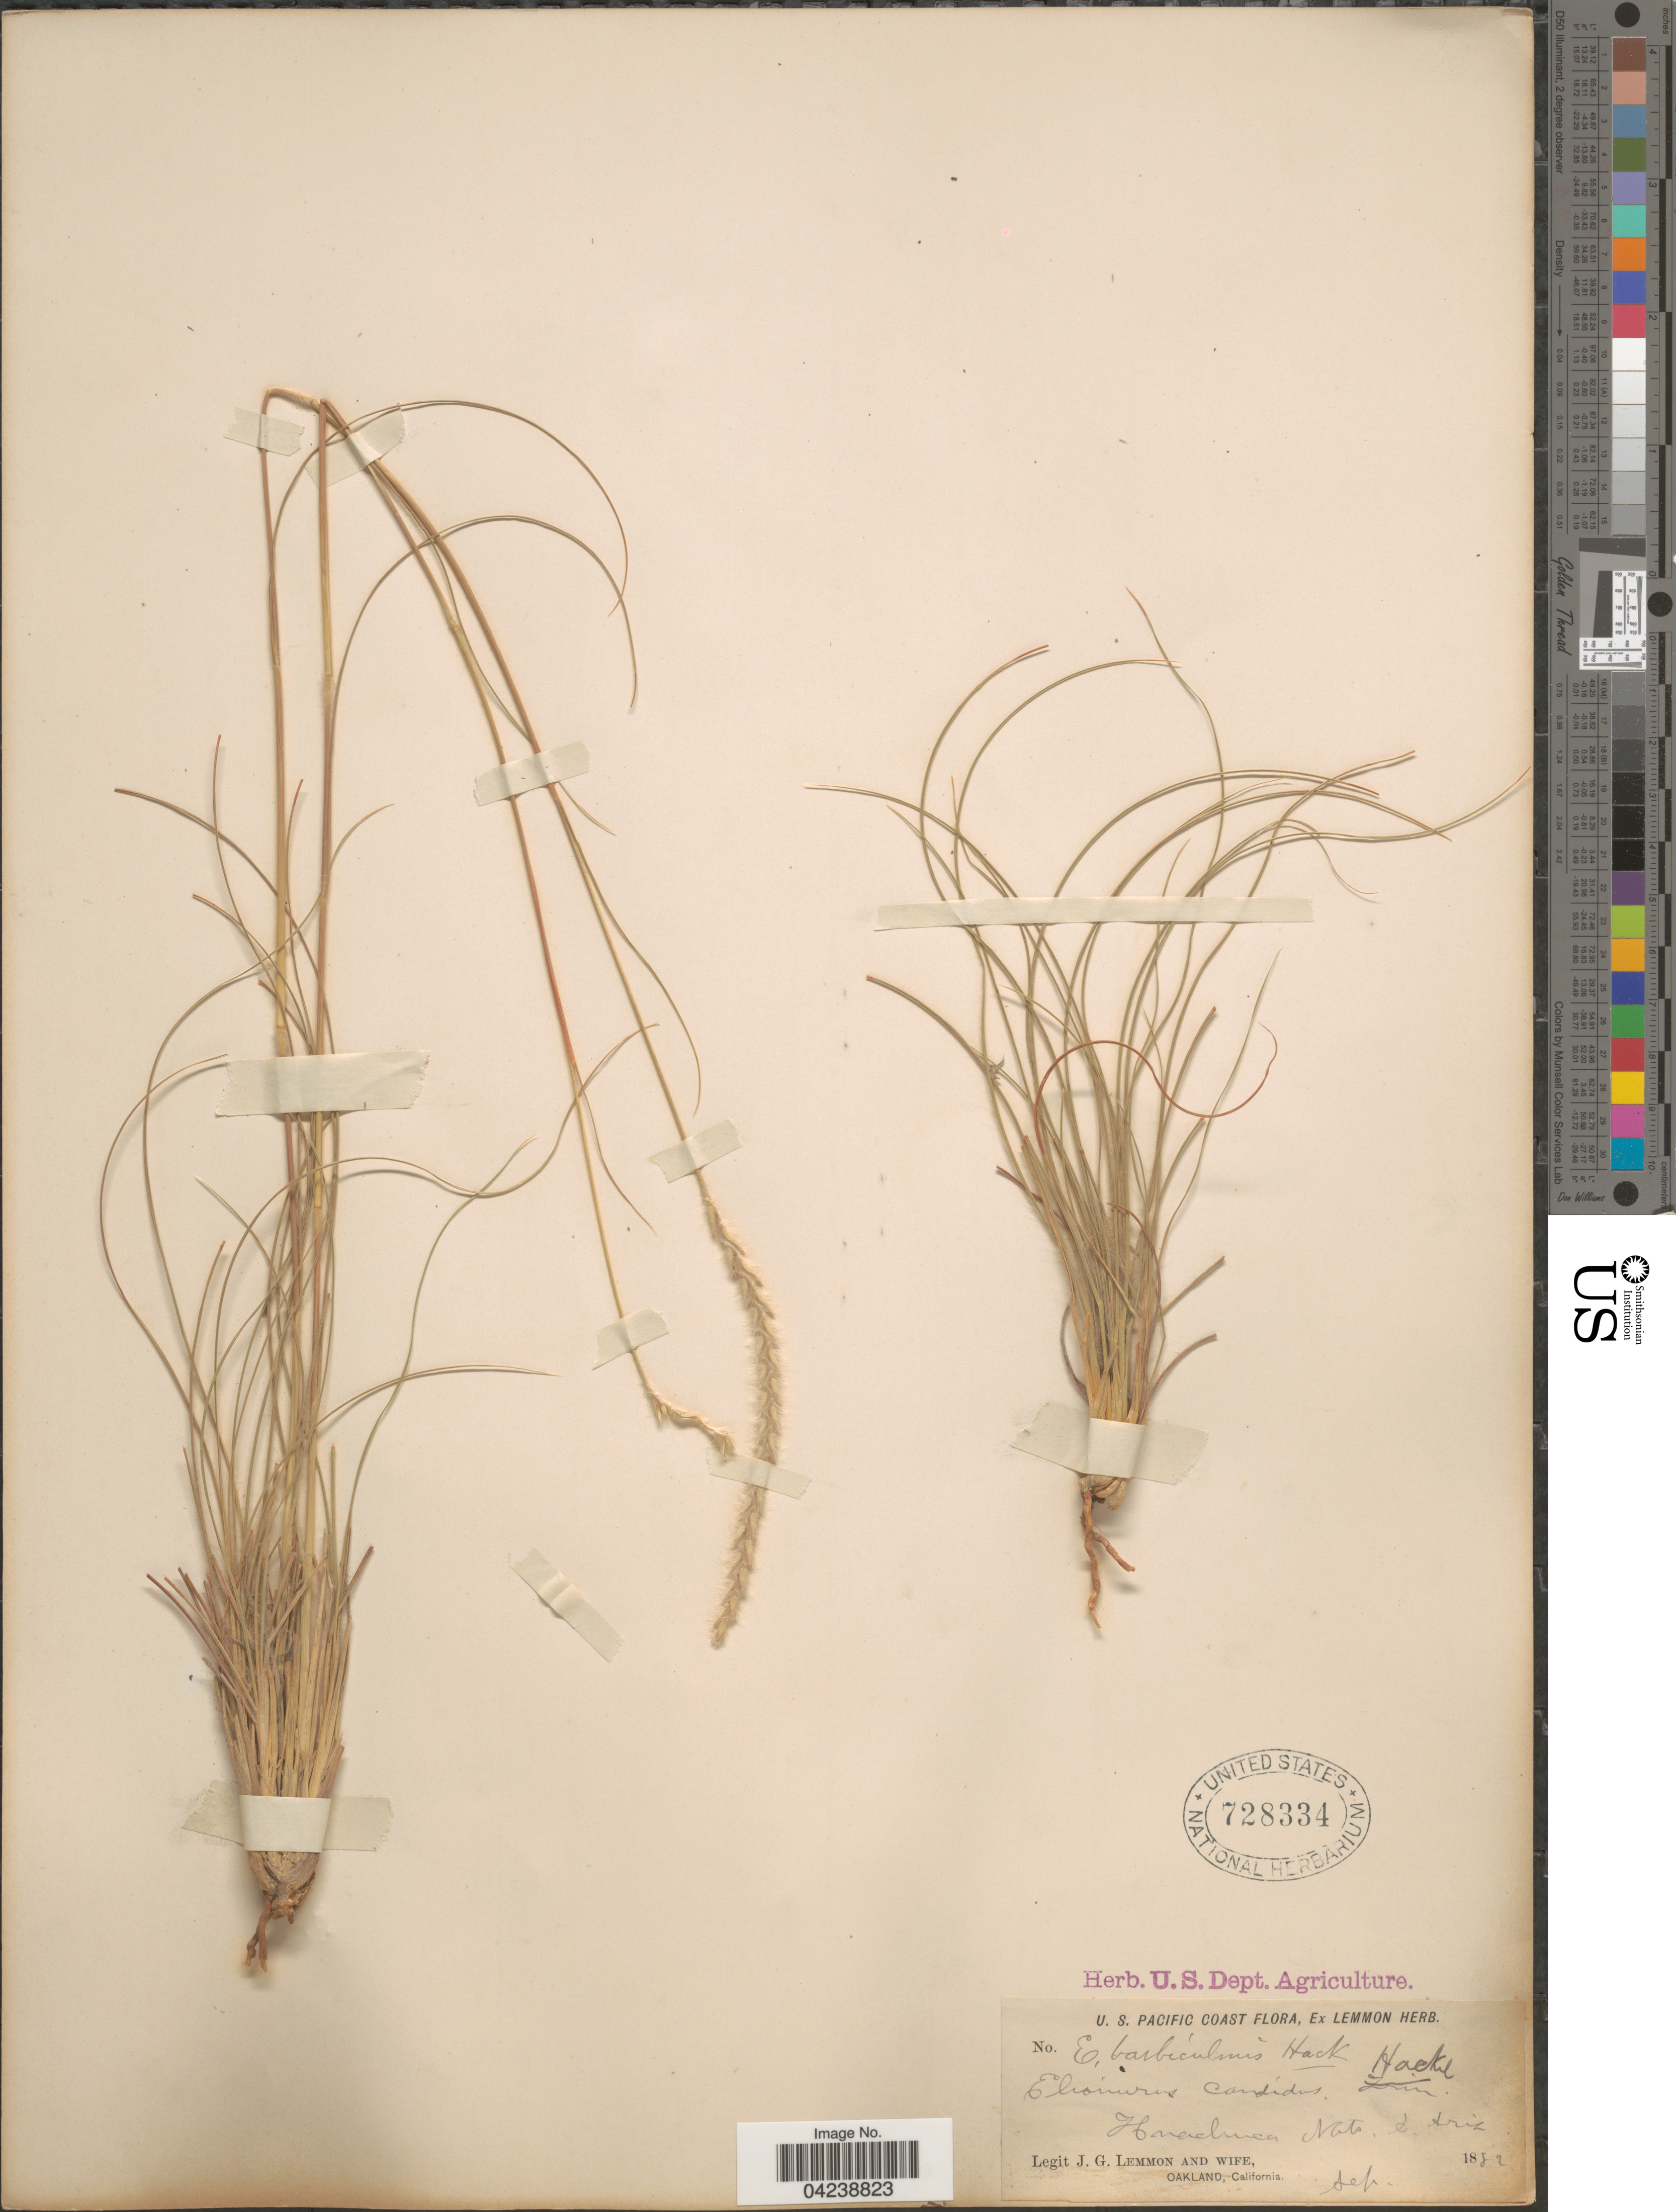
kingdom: Plantae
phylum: Tracheophyta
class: Liliopsida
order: Poales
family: Poaceae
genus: Elionurus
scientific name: Elionurus barbiculmis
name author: Hack. in A. DC.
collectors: J. Lemmon & Mrs. J. G. Lemmon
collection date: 1882-09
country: United States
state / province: Arizona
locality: Huachuca Mts.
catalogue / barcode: US 728334